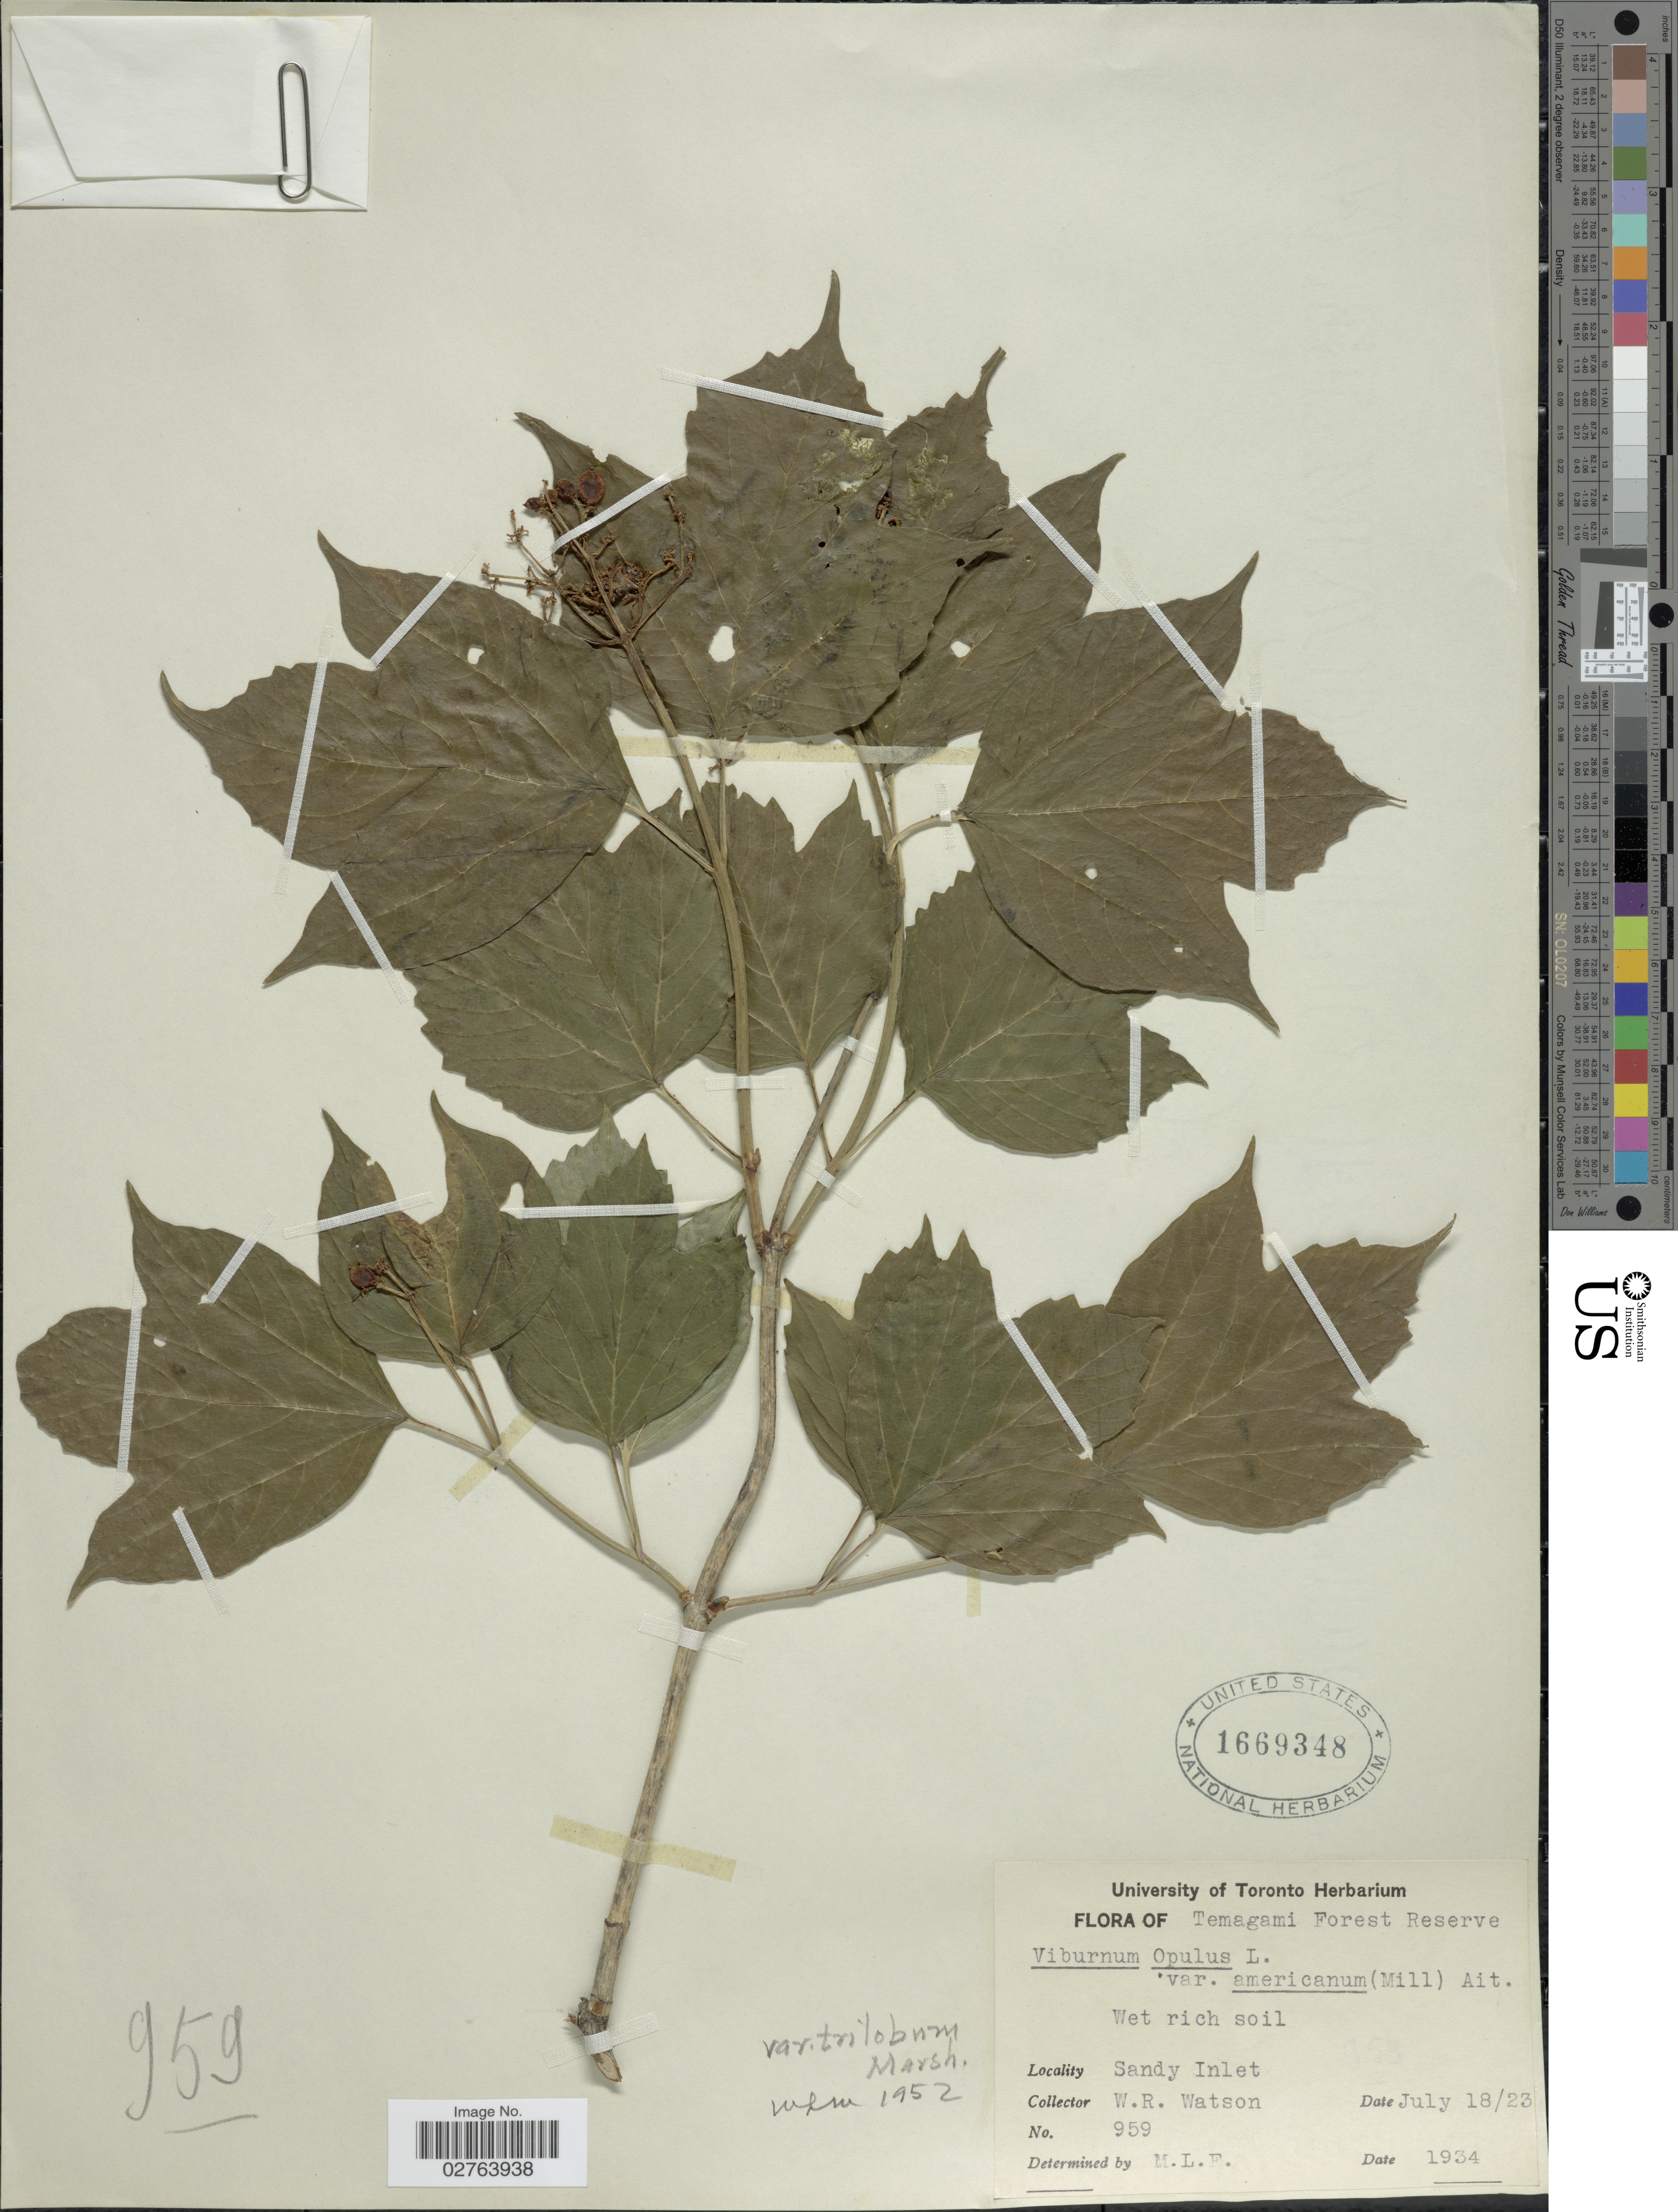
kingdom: Plantae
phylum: Tracheophyta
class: Magnoliopsida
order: Dipsacales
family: Viburnaceae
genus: Viburnum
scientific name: Viburnum opulus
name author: L.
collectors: W. R. Watson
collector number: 959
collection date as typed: Transcribed d/m/y: 18/7/23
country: Canada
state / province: Ontario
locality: Temagami Forest Reserve. Sandy Inlet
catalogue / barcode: US 1669348